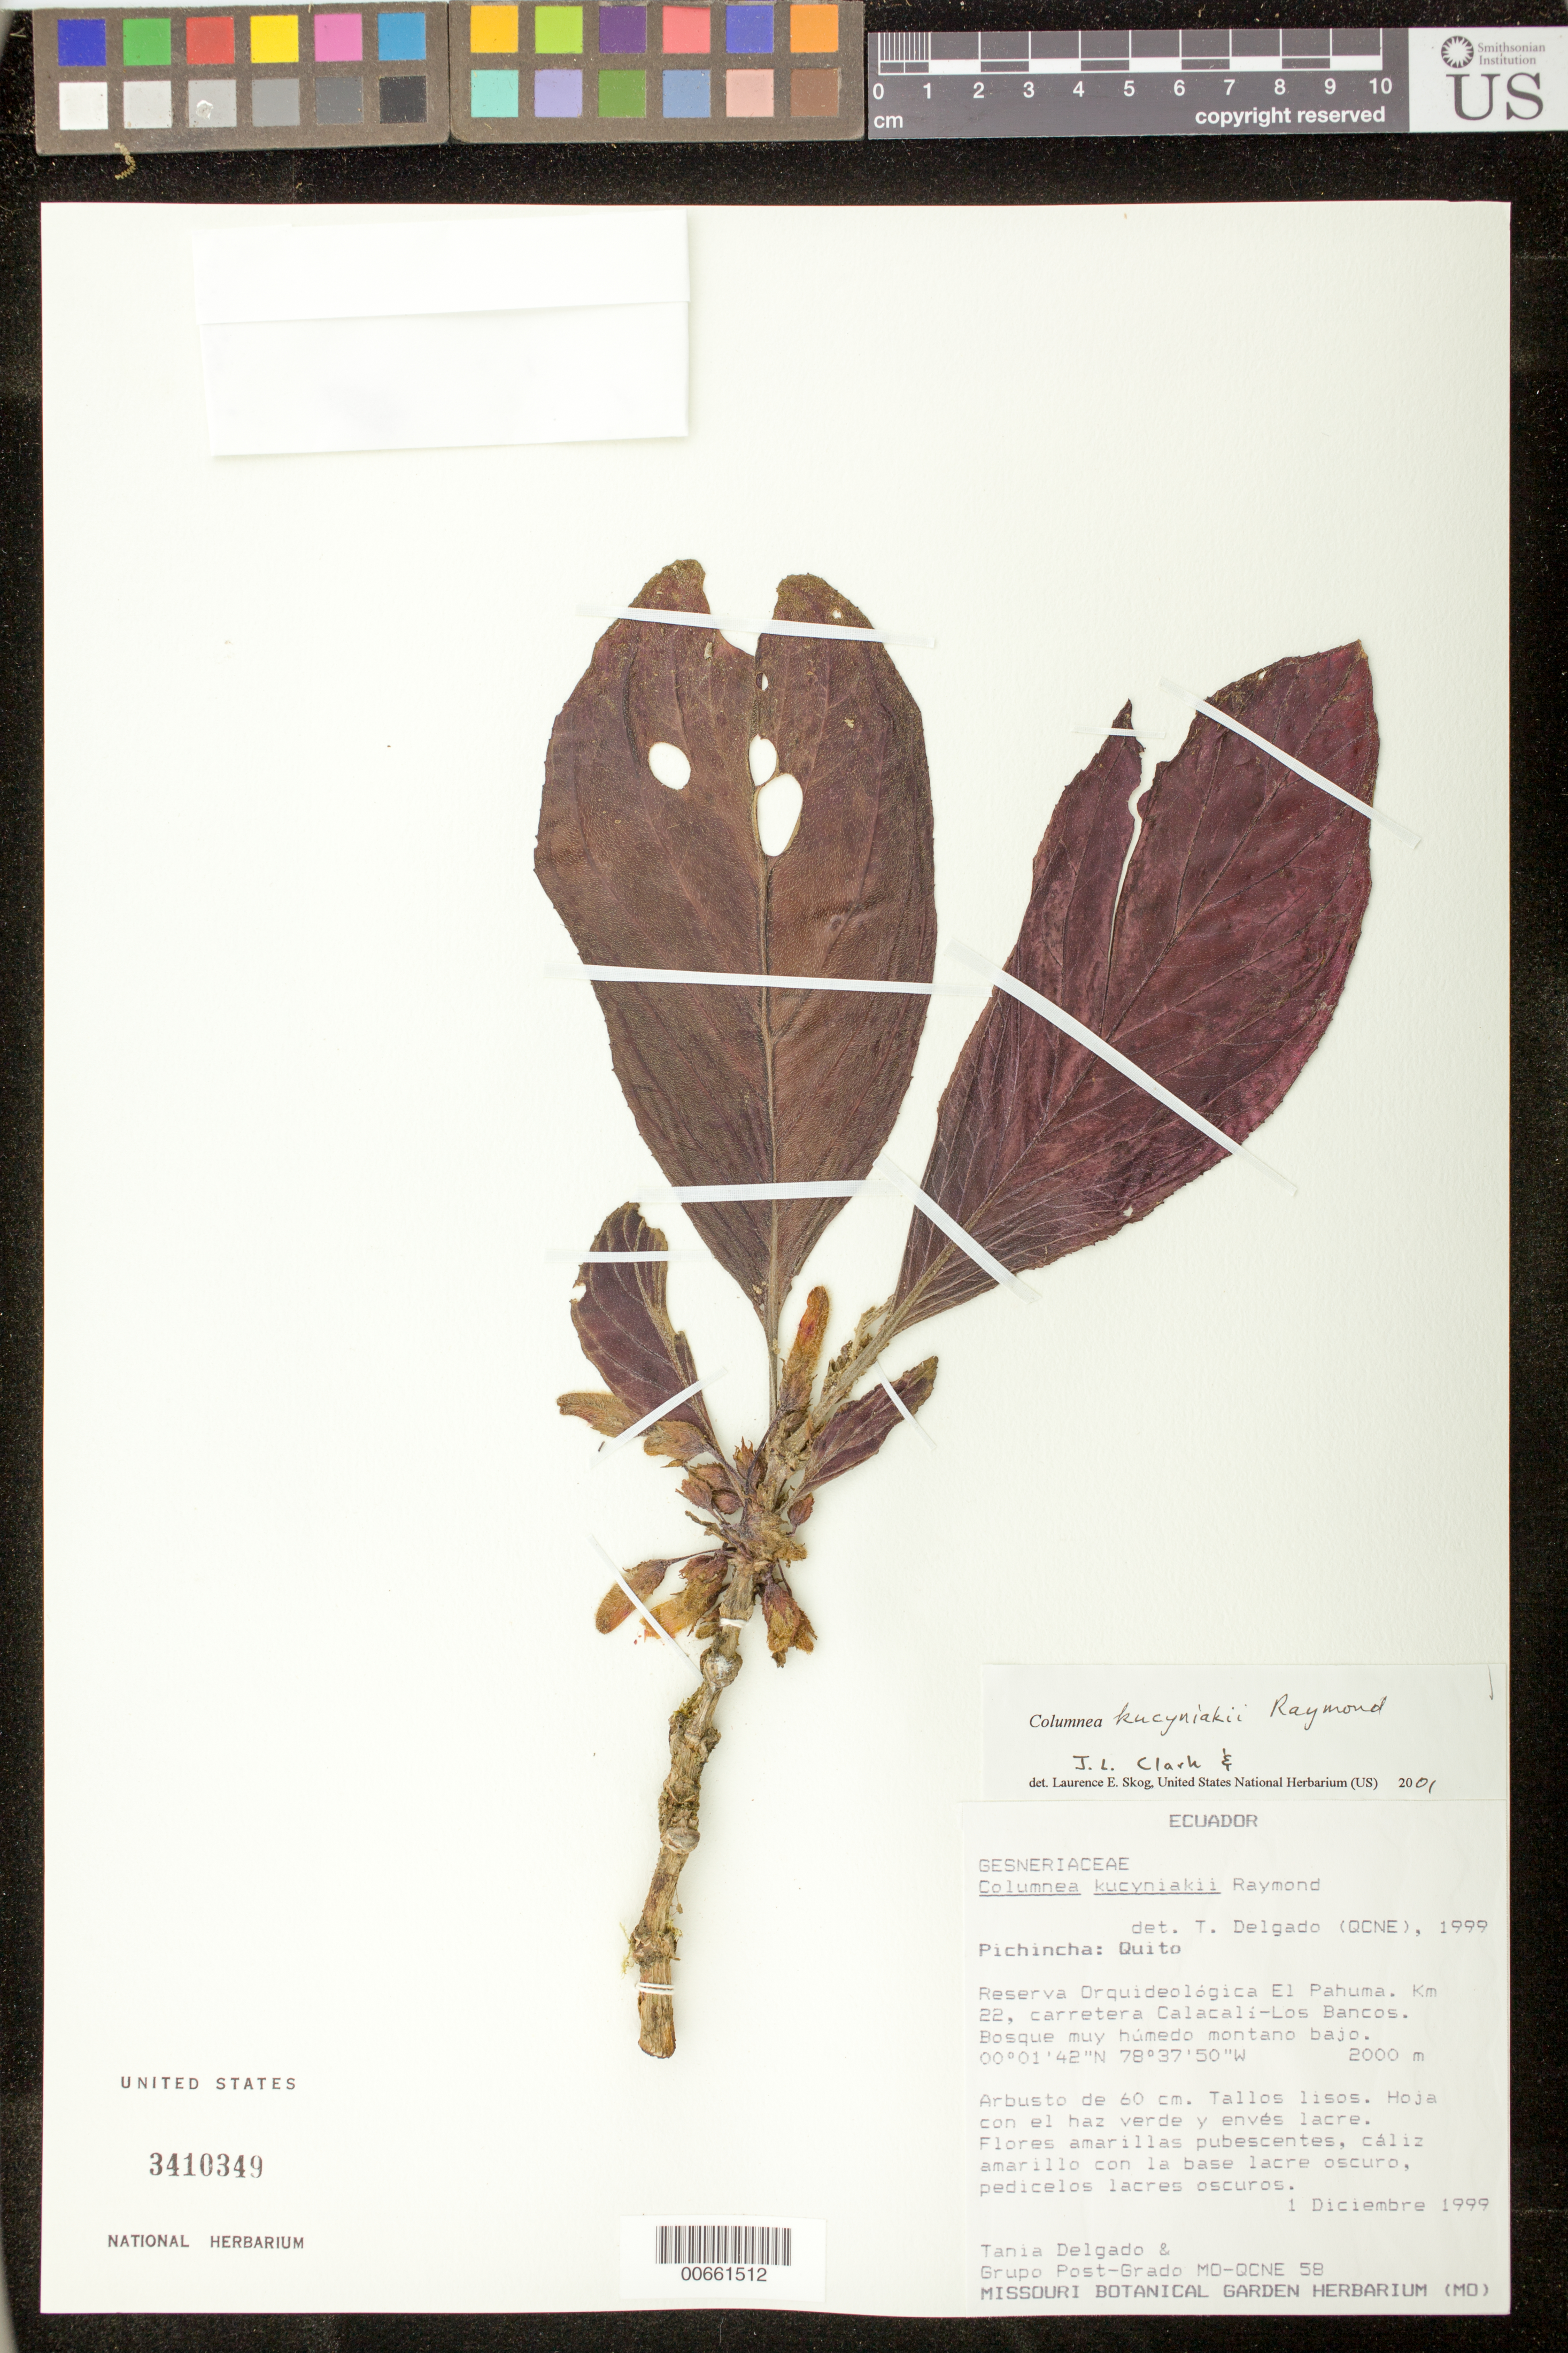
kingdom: Plantae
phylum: Tracheophyta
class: Magnoliopsida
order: Lamiales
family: Gesneriaceae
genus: Columnea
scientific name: Columnea kucyniakii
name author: Raymond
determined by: Clark, J. L.; Skog, Laurence E.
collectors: T. Delgado & Grupo Post-Grado MO-QCNE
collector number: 58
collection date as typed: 01 Dec 1999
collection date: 1999-12-01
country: Ecuador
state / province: Pichincha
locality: Quito, Reserva Orquideológica El Pahuma, km 22, carretera Calacalí-Los Bancos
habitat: Bosque muy húmedo montano bajo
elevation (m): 2000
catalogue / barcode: US 3410349